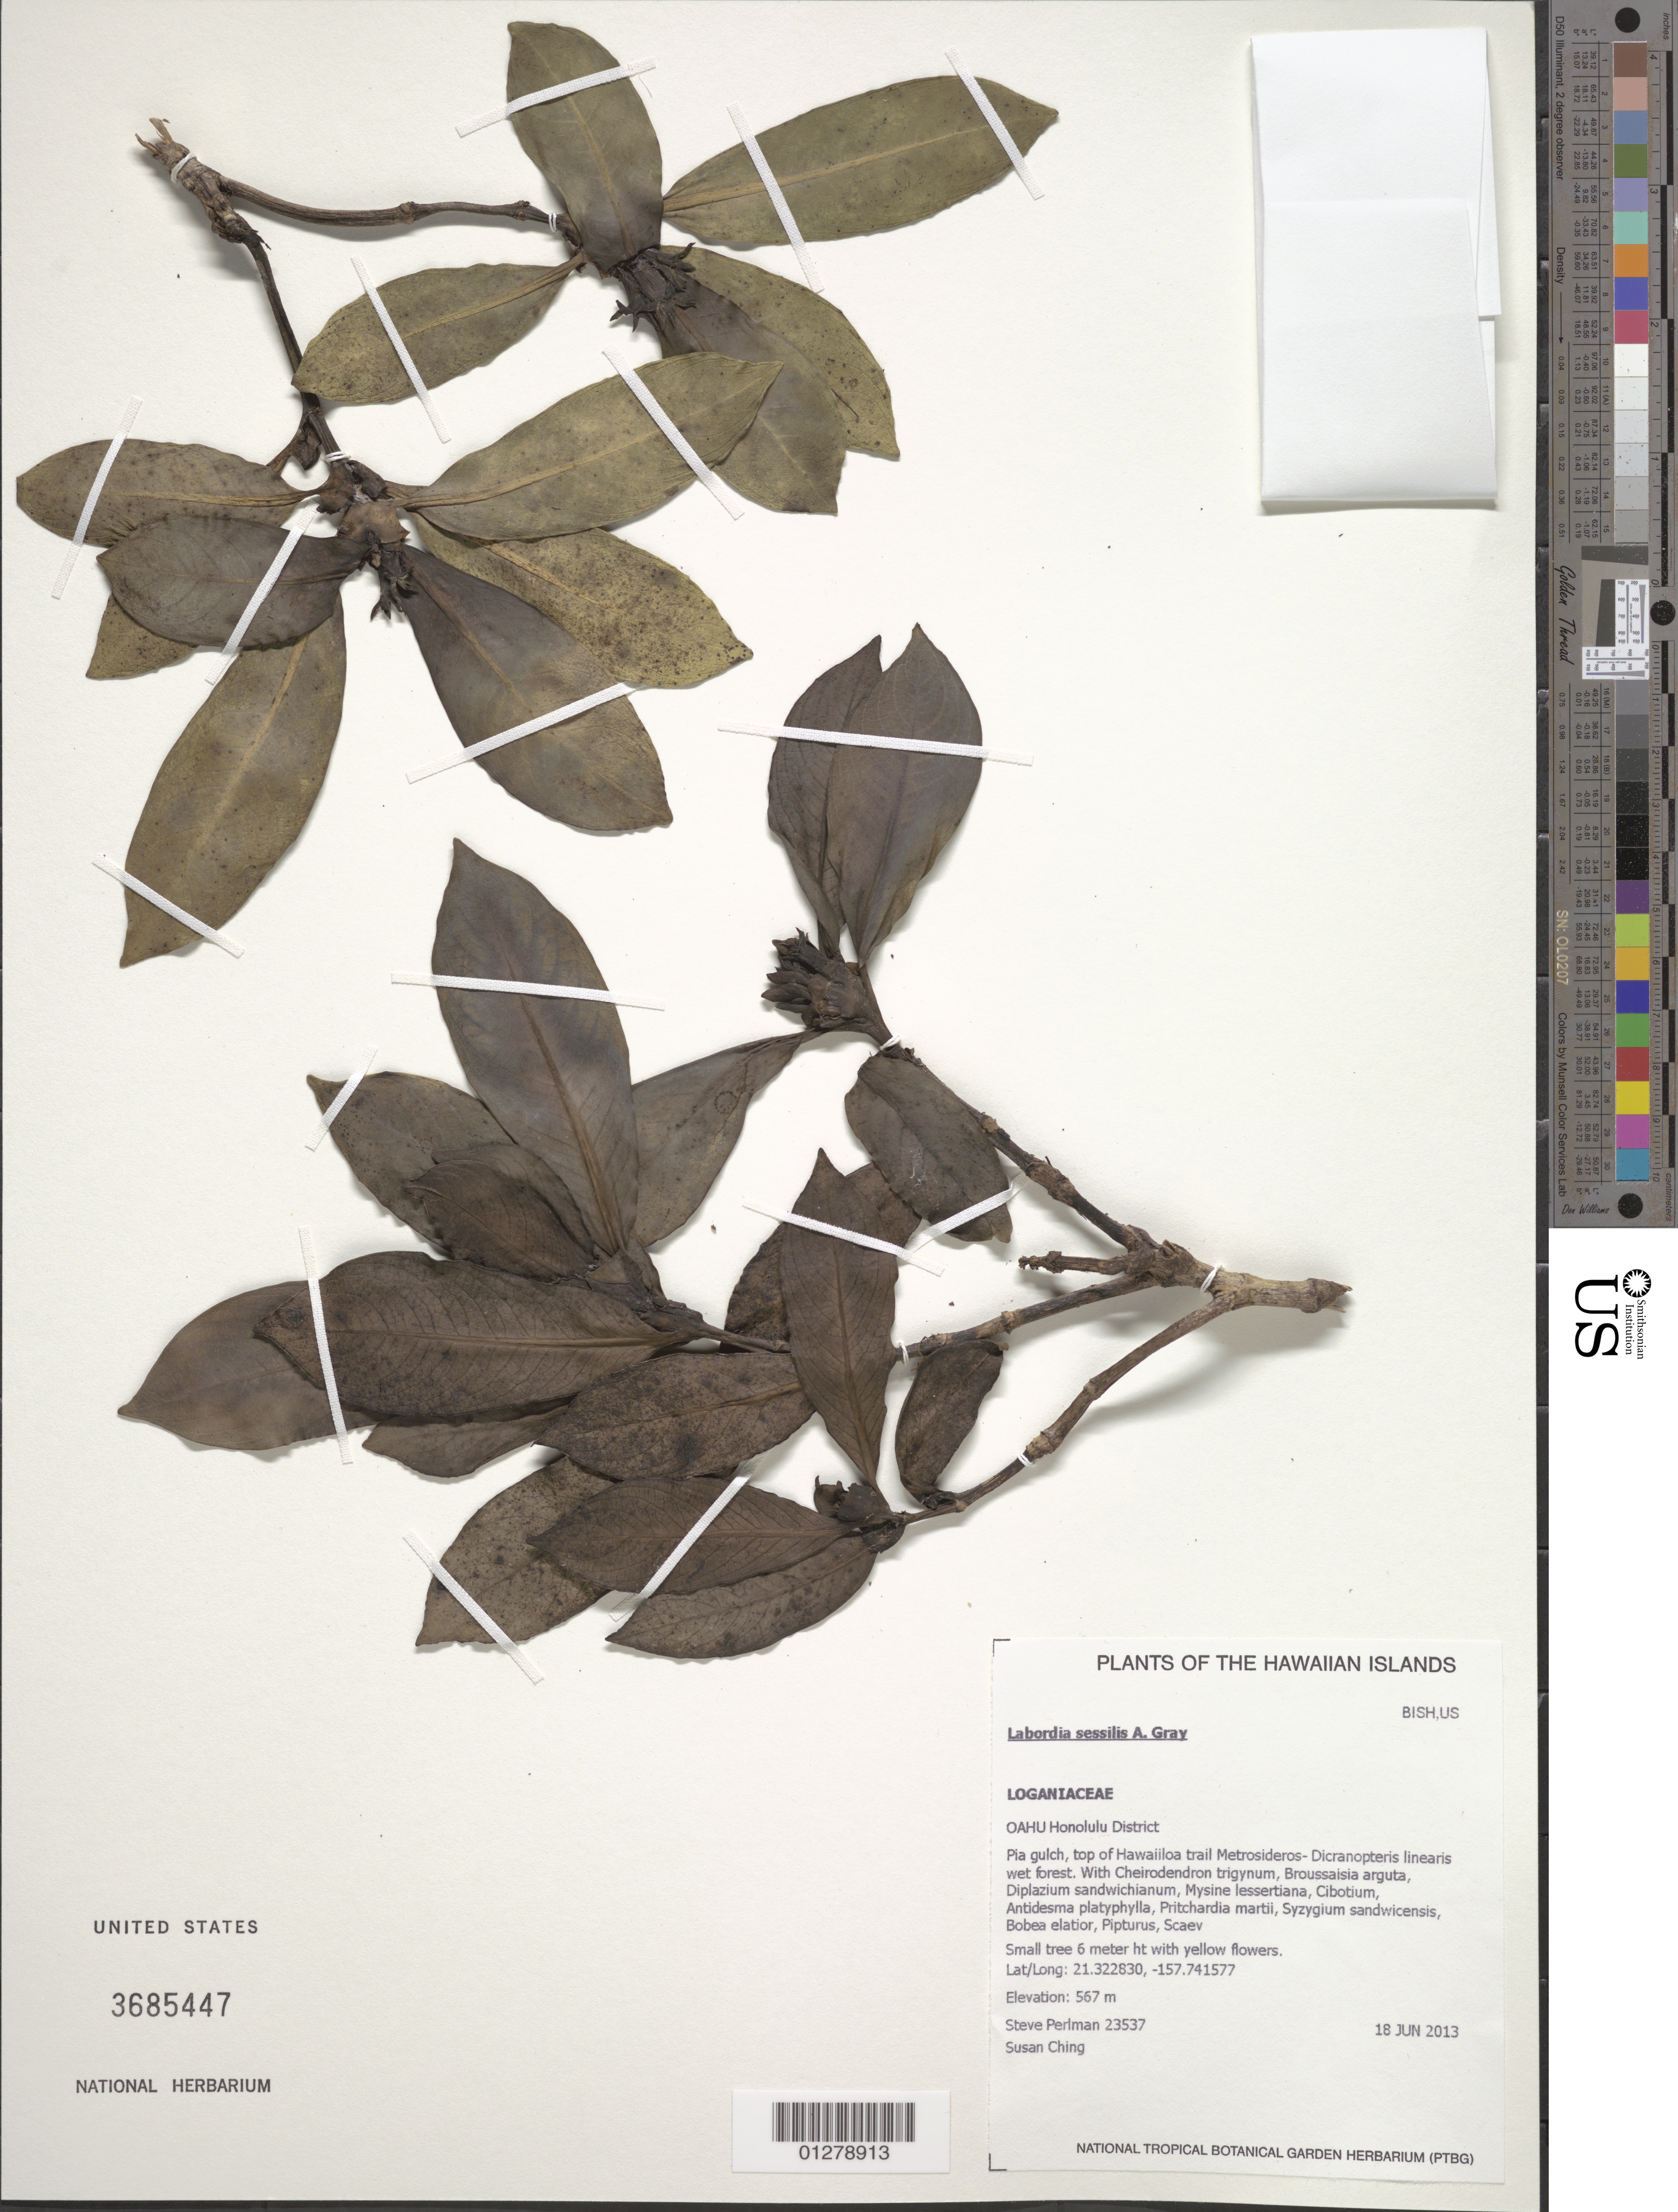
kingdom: Plantae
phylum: Tracheophyta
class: Magnoliopsida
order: Gentianales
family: Loganiaceae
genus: Geniostoma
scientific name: Geniostoma hymenopodum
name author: (O. Deg. & Sherff) Byng & Christenh.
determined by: Wagner, W. L., (BOT), Smithsonian Institution - National Museum of Natural History (UNITED STATES)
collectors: S. P. Perlman & S. Ching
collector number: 23537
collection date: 2013-06-18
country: United States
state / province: Hawaii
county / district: Honolulu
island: Oahu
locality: Pia Gulch, topo of Hawaiiloa Trail.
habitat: Wet forest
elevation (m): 567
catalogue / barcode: US 3685447